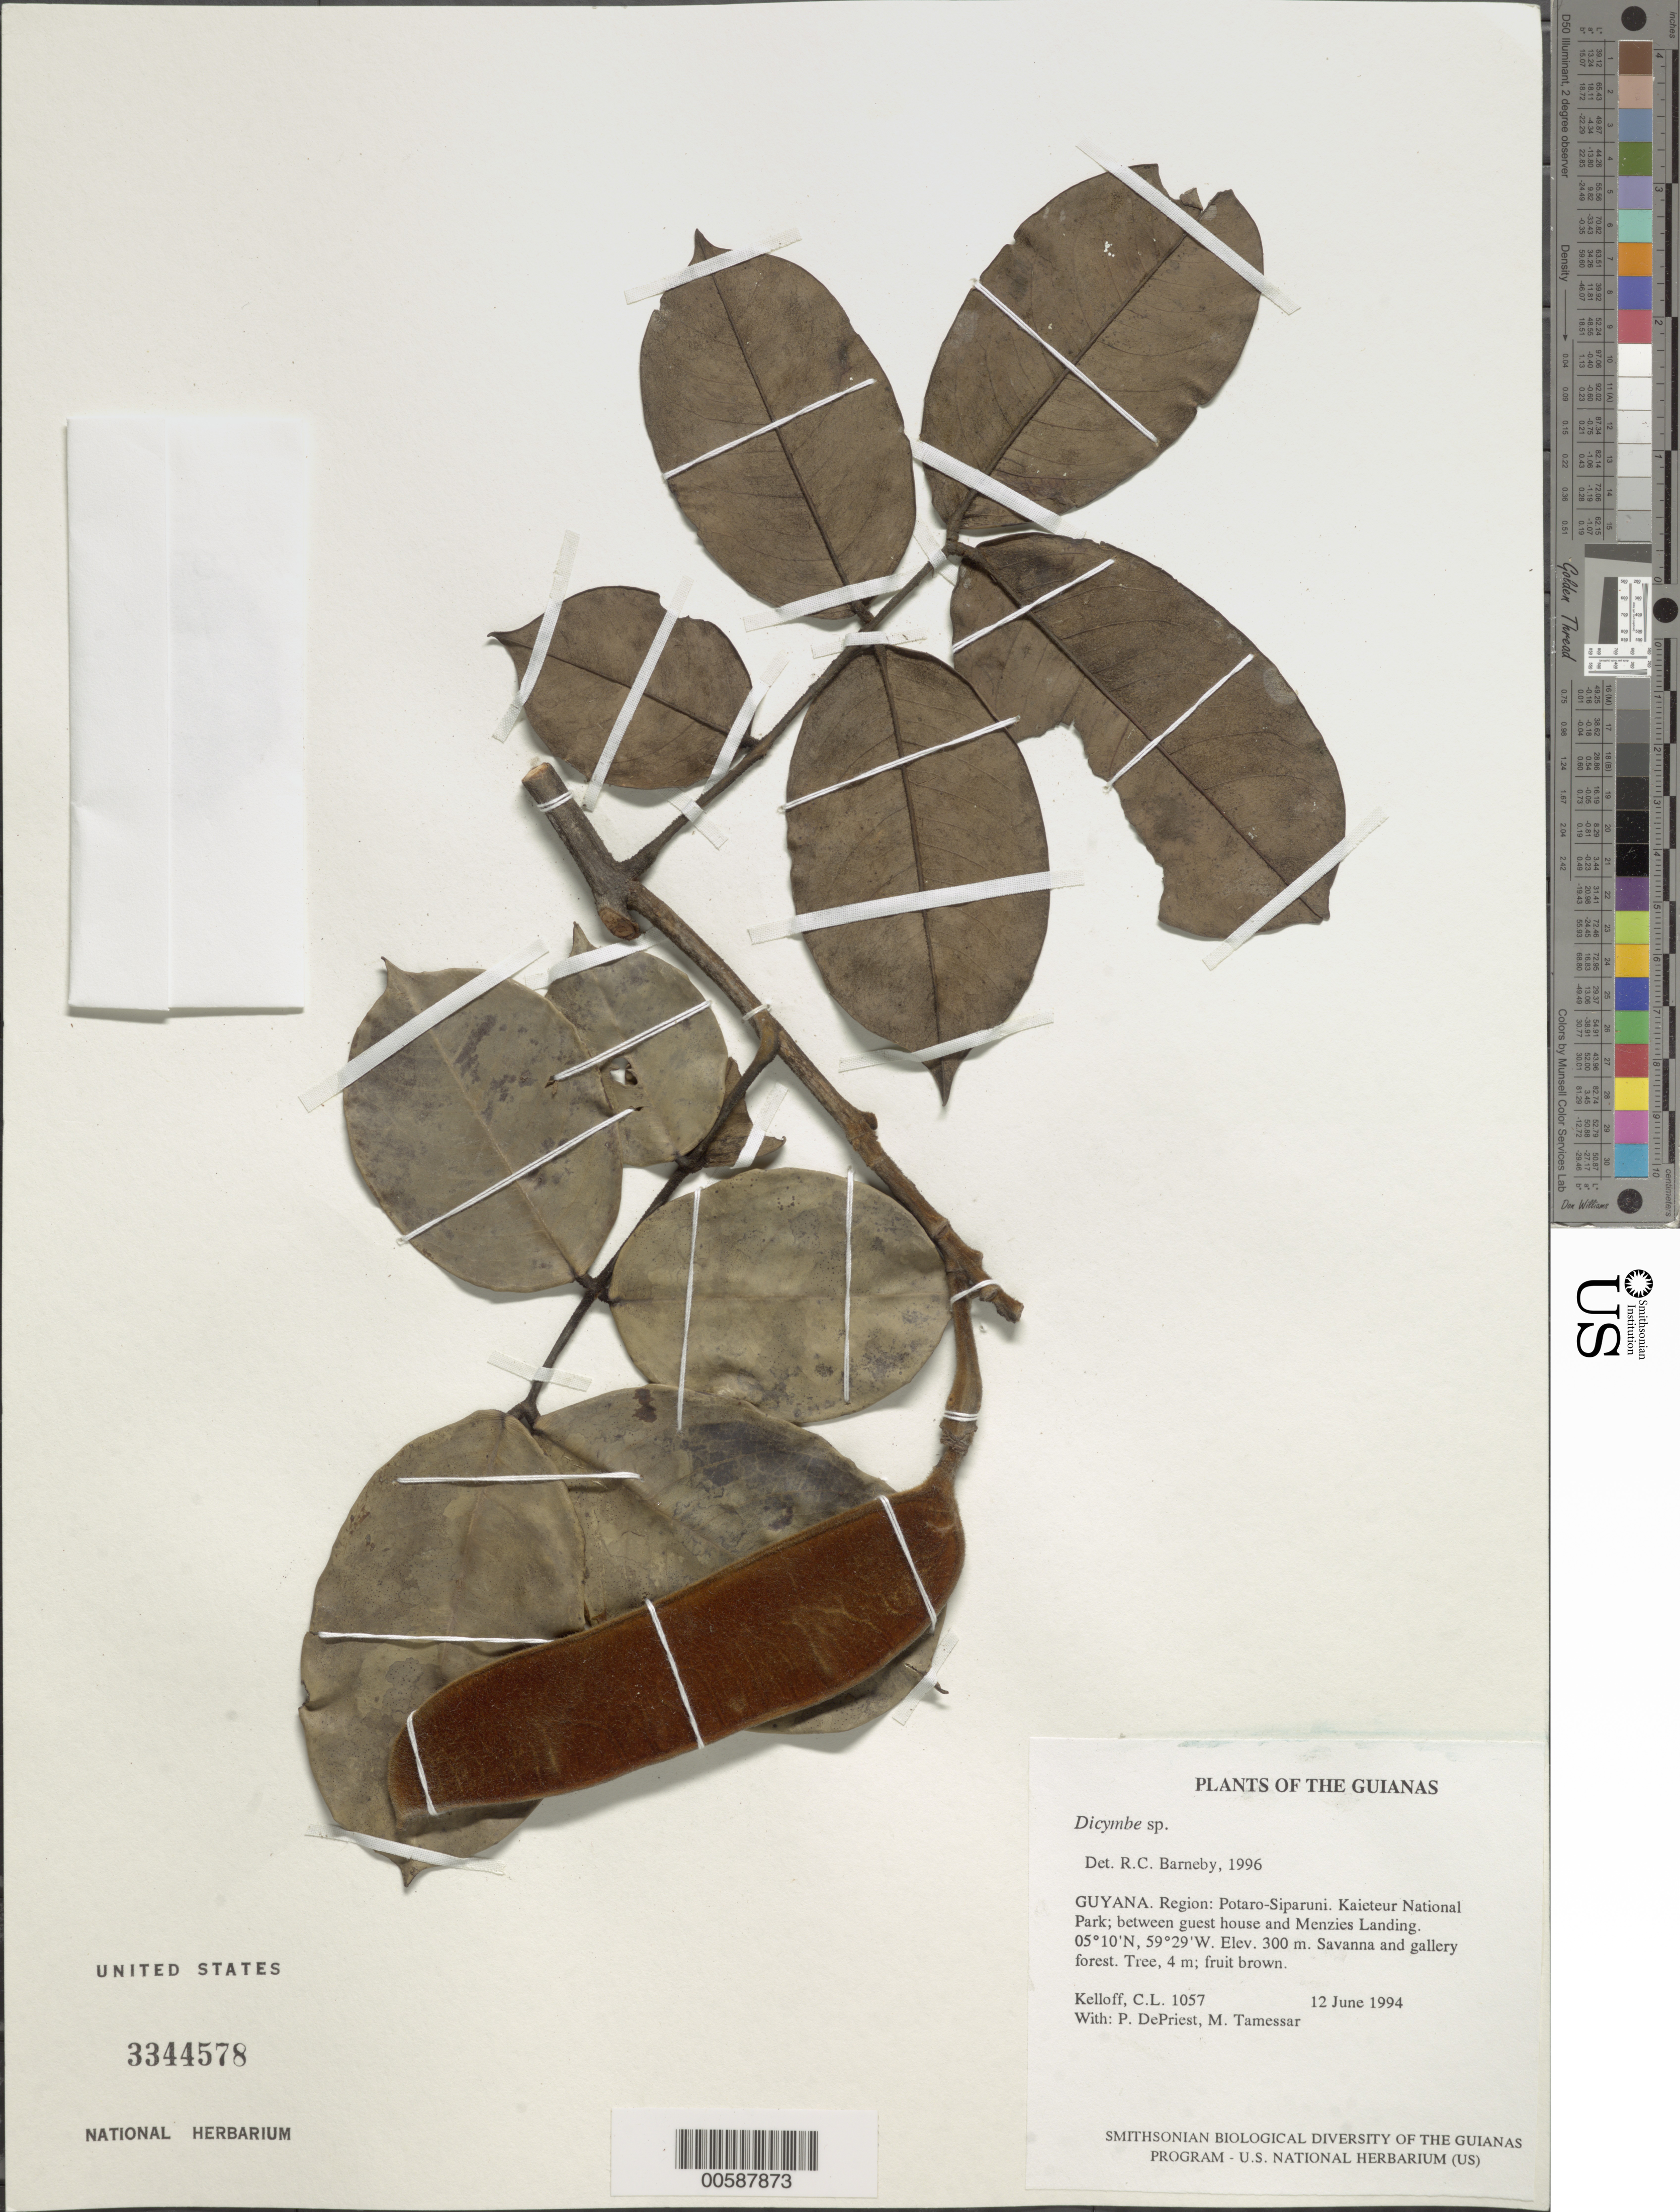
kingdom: Plantae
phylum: Tracheophyta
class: Magnoliopsida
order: Fabales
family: Fabaceae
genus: Dicymbe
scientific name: Dicymbe jenmanii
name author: Sandwith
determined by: Kelloff, Carol L., (US), Smithsonian Institution - National Museum of Natural History (UNITED STATES)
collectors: C. L. Kelloff, P. DePriest & M. Tamessar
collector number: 1057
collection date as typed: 12 June 1994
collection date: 1994-06-12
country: Guyana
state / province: Potaro-Siparuni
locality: Kaieteur National Park; between guest house and Menzies Landing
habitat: Savanna and gallery forest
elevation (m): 300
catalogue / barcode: US 3344578